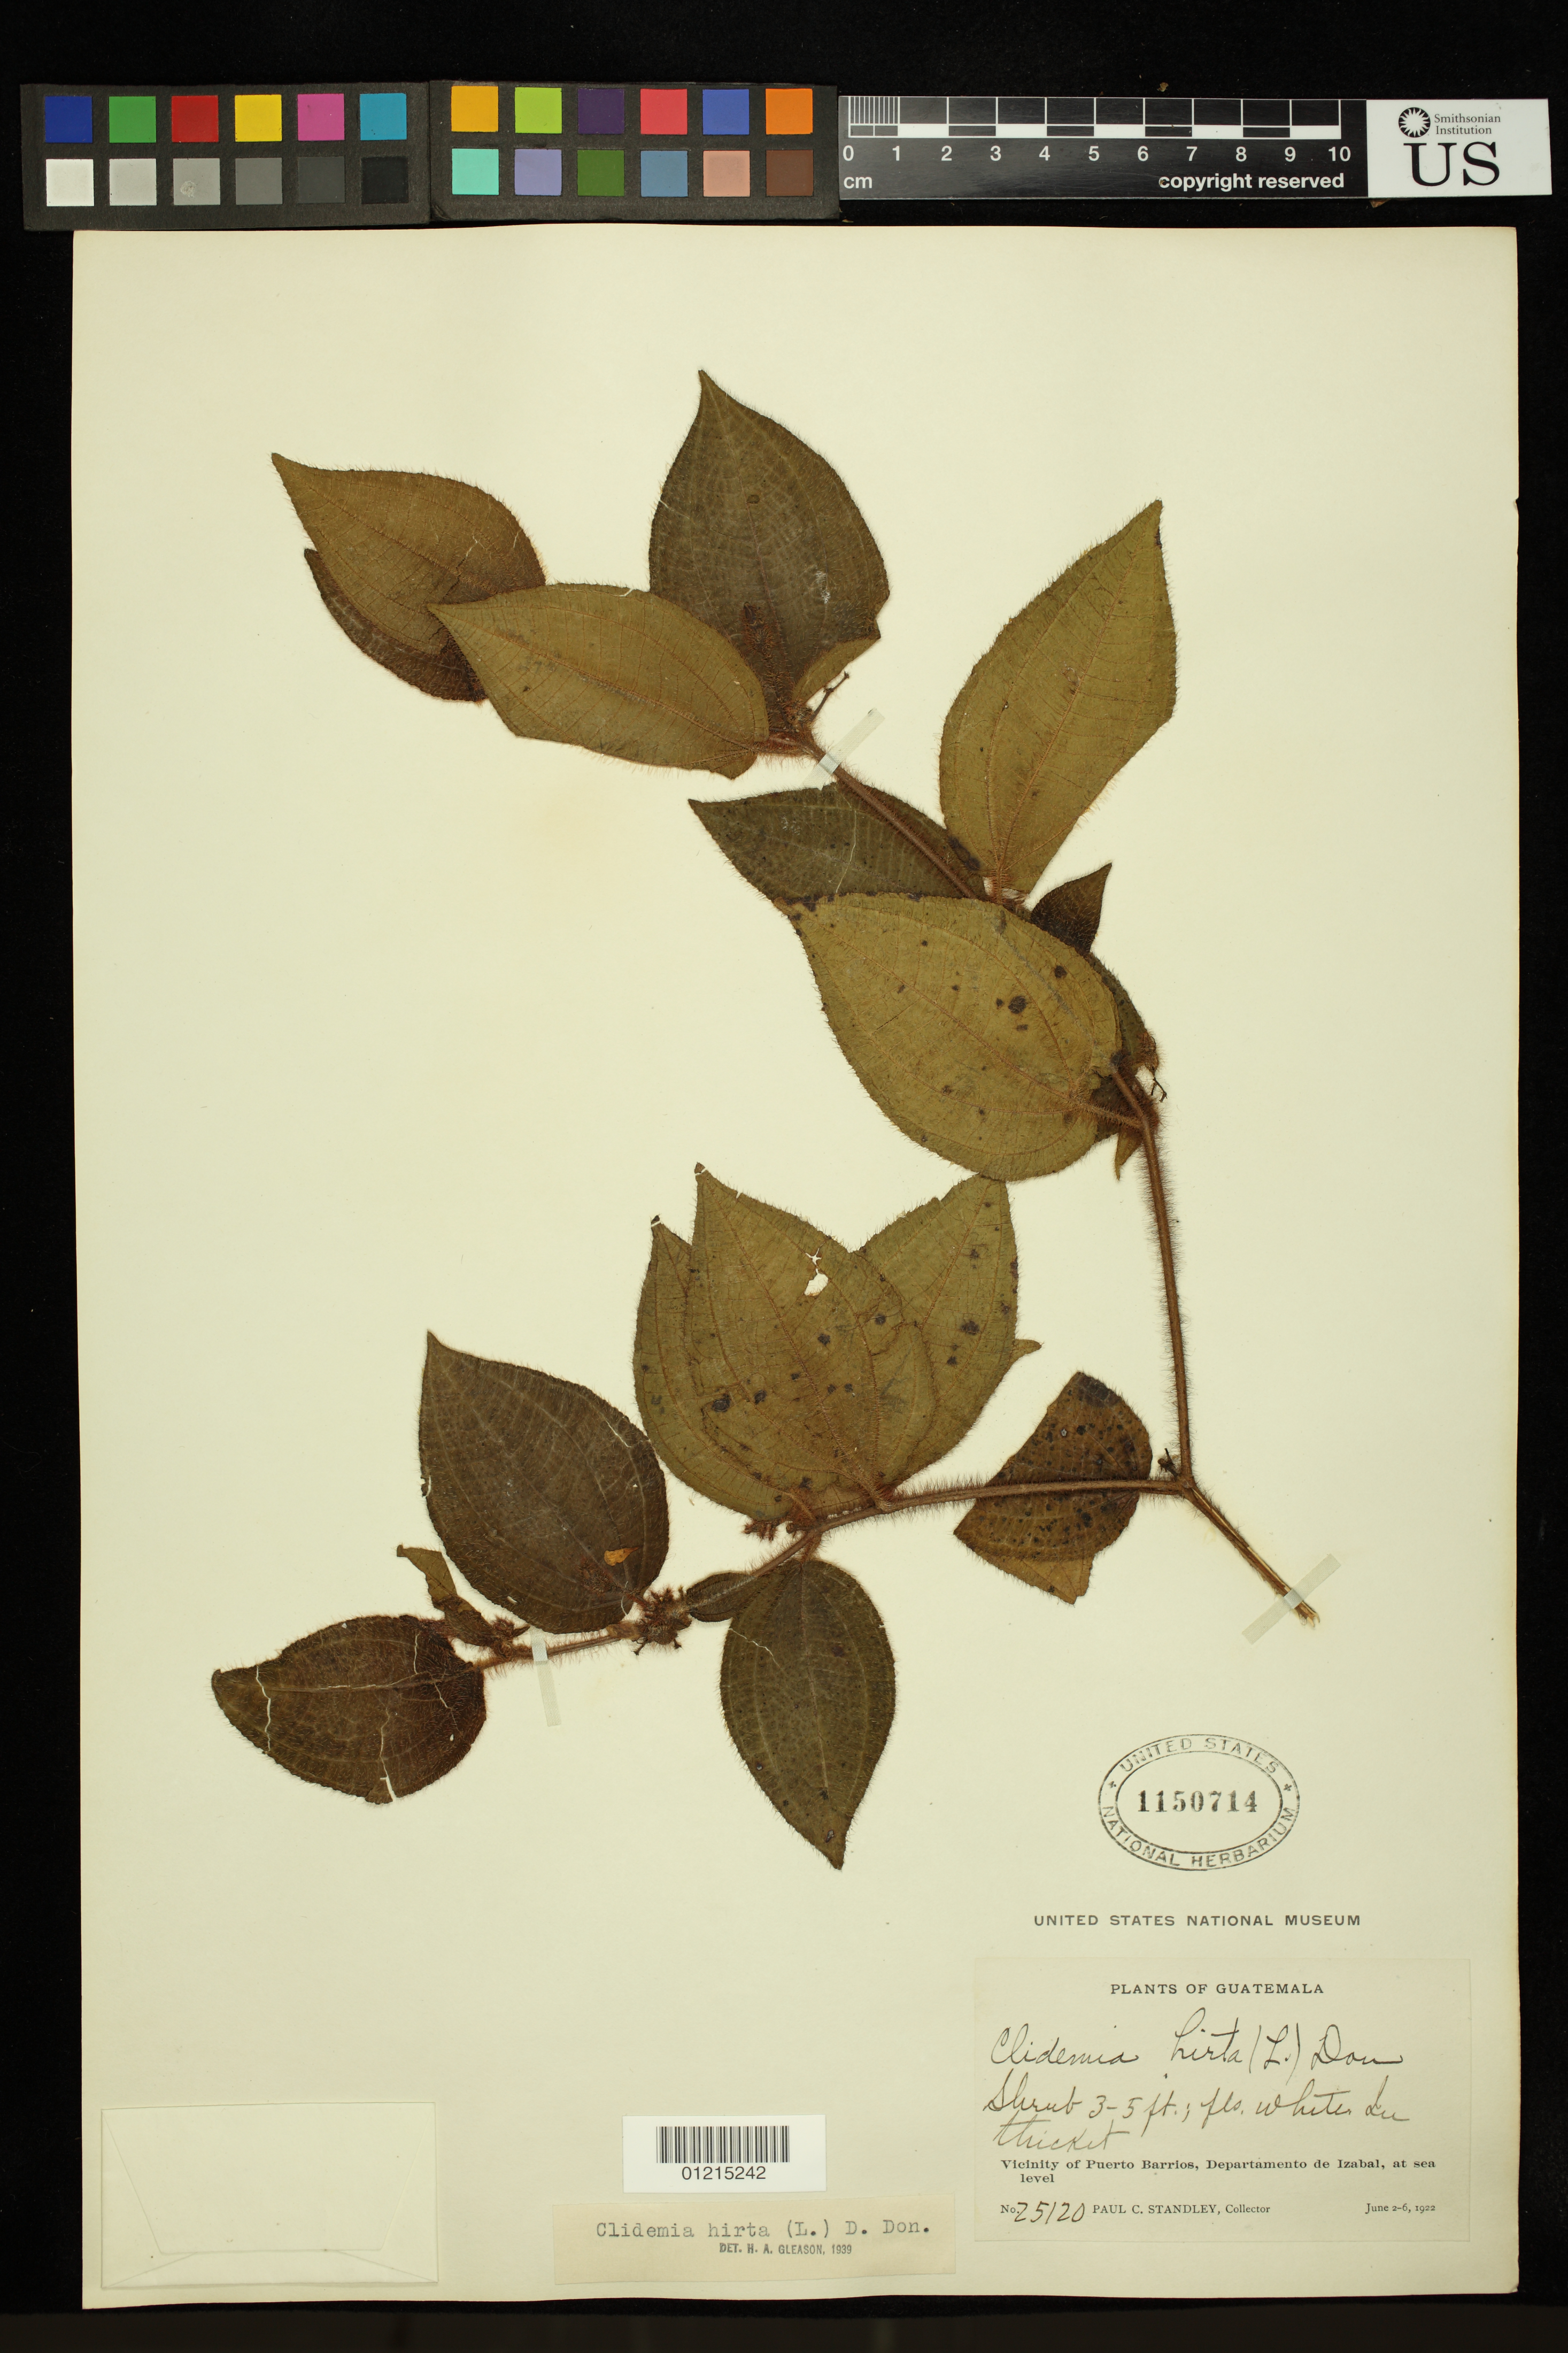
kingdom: Plantae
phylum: Tracheophyta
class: Magnoliopsida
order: Myrtales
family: Melastomataceae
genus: Clidemia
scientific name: Clidemia hirta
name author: (L.) D. Don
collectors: P. C. Standley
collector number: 25120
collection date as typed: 02 Jun 1922 to 06 Jun 1922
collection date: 1922-06-02/1922-06-06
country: Guatemala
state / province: Izabal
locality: Vicinity of Puerto Barrios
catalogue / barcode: US 1150714